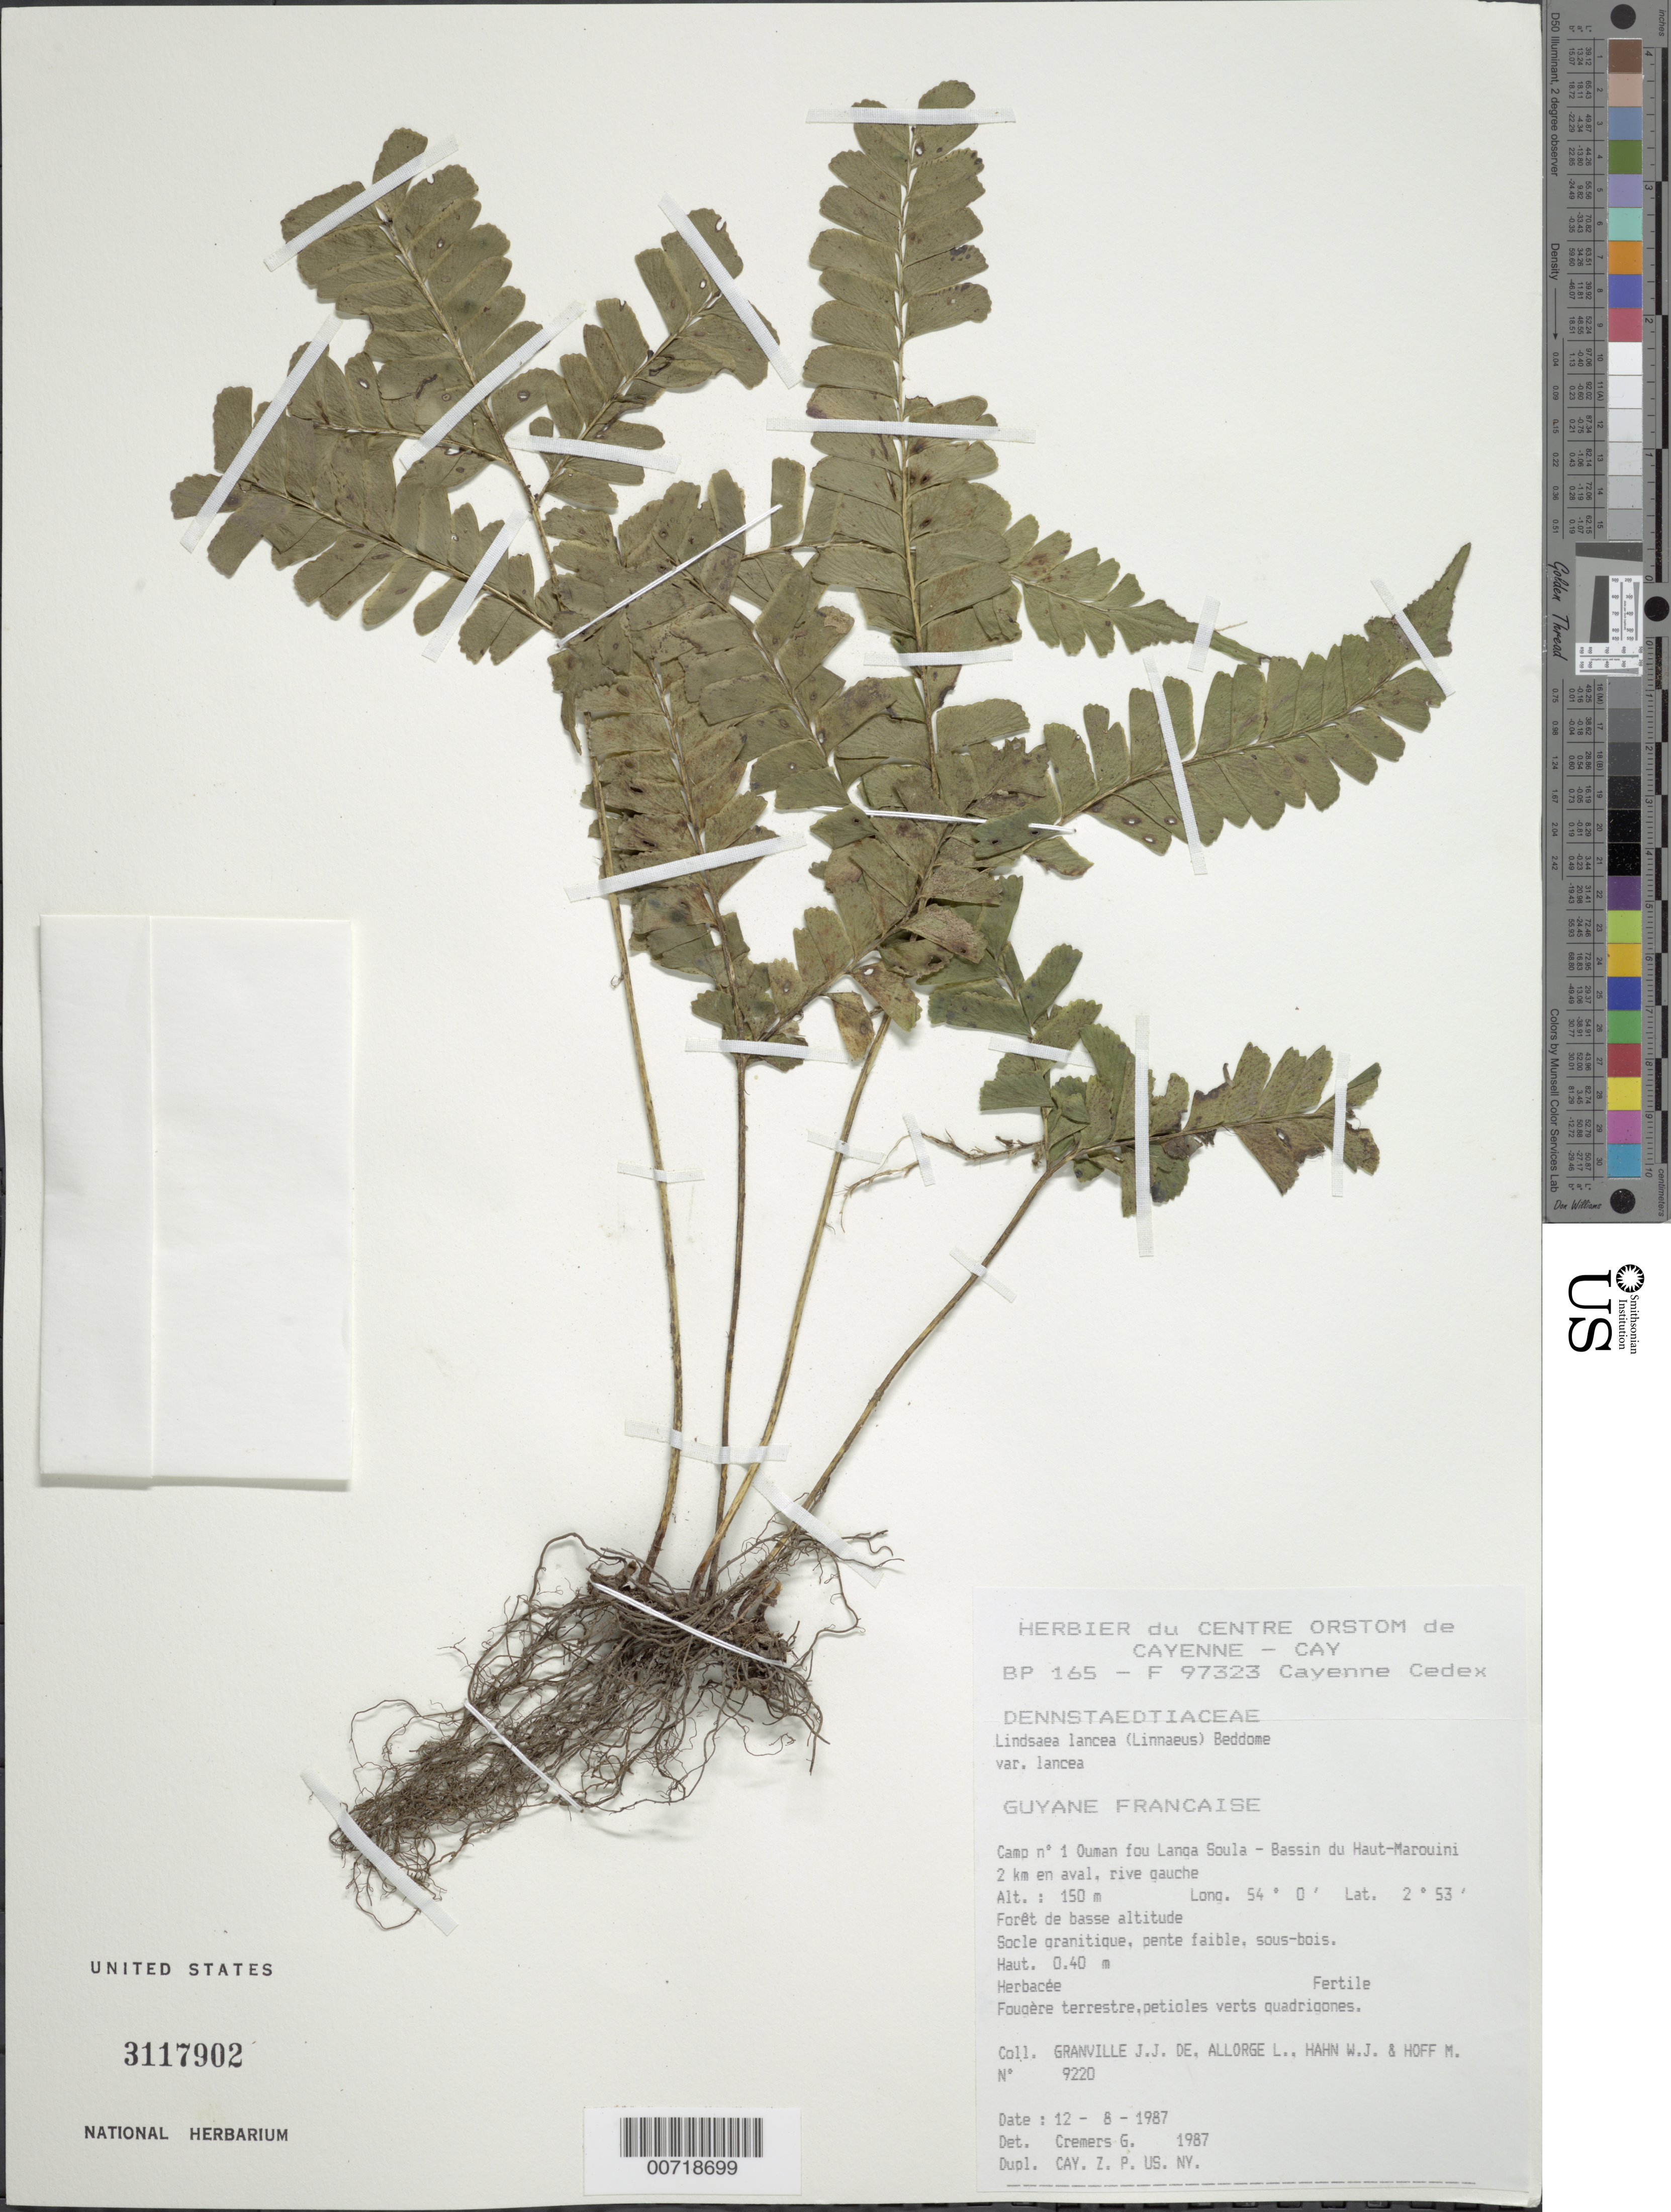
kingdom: Plantae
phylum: Tracheophyta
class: Polypodiopsida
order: Polypodiales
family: Lindsaeaceae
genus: Lindsaea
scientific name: Lindsaea lancea var. lancea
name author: (L.) Bedd.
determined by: Cremers, Georges A.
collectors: J.-J. de Granville, L. Allorge, W. J. Hahn & M. Hoff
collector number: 9220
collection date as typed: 12-Aug-87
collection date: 1987-08-12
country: French Guiana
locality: Camp #1, Ouman fou Langa Soula, Bassin du Haut-Marouini. 2 km en aval. Rive gauche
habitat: Forêt de basse altitude. Socle granitique, pente faible, sous bois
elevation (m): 150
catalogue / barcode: US 3117902